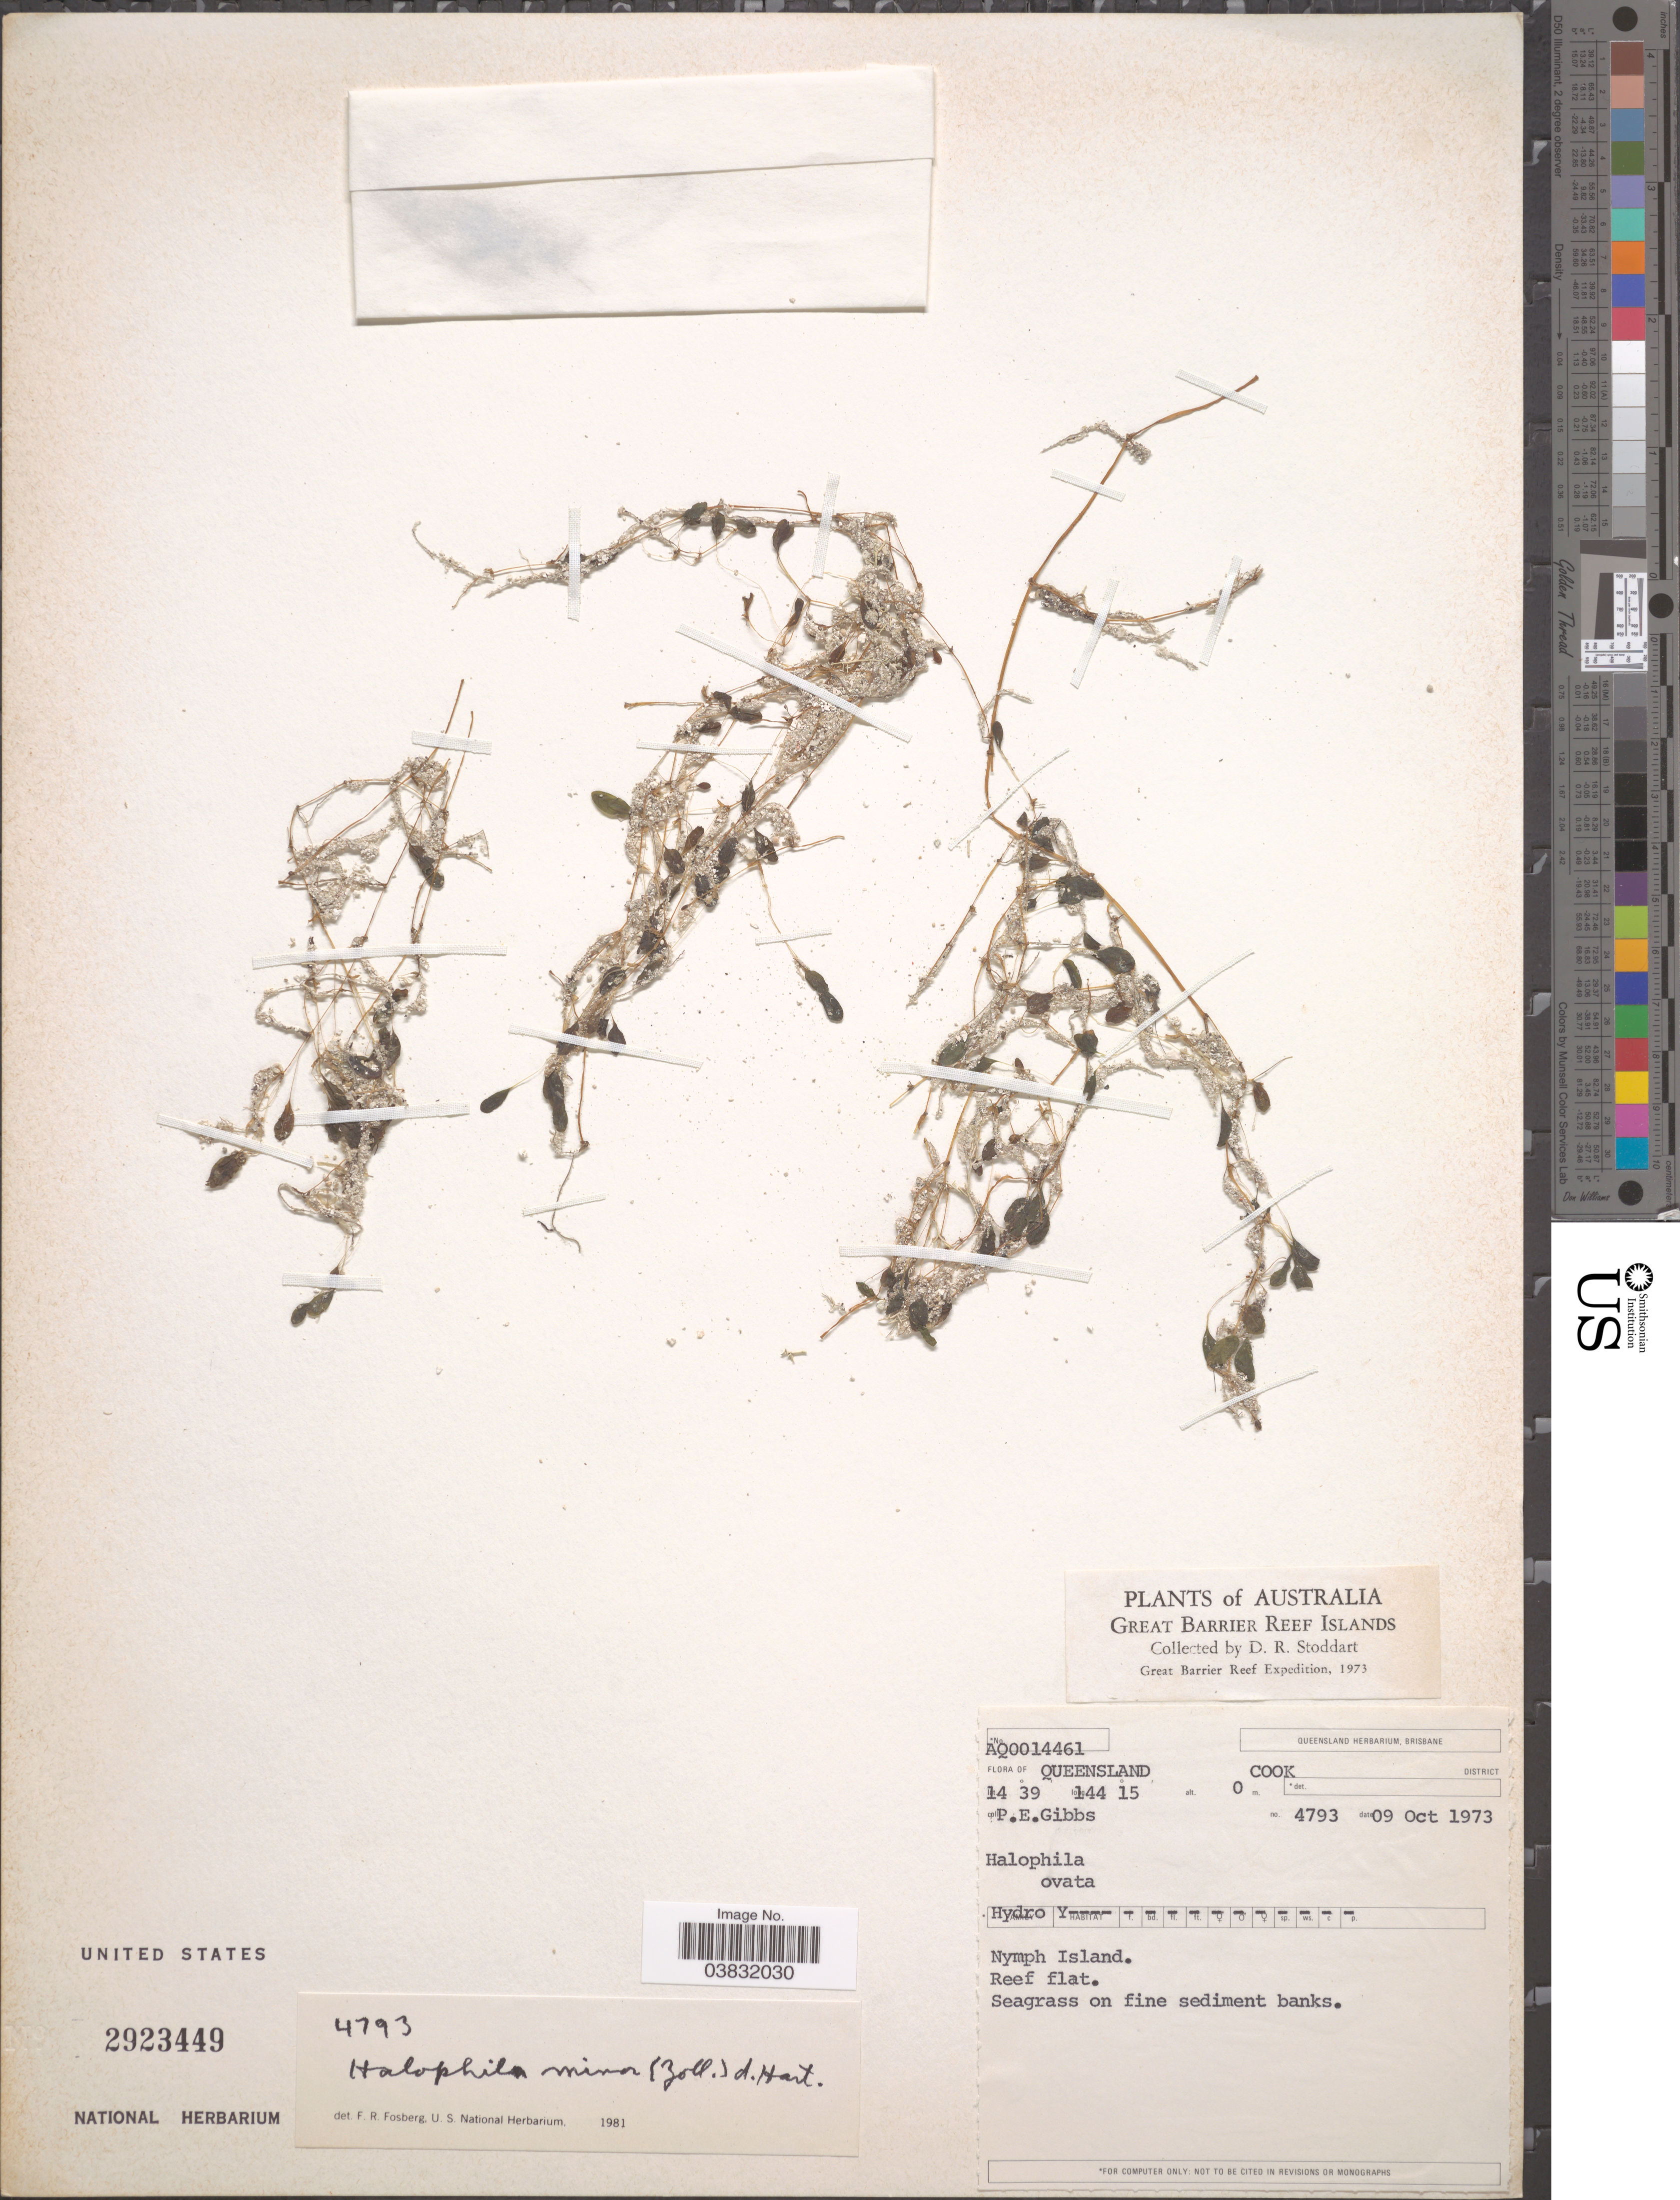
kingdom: Plantae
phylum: Tracheophyta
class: Liliopsida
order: Alismatales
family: Hydrocharitaceae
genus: Halophila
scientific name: Halophila minor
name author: (Zoll.) Hartog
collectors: P. E. Gibbs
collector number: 4793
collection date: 1973-10-09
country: Australia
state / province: Queensland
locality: Great Barrier Reef Islands. Cook District. Nymph Island.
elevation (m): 0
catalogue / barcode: US 2923449